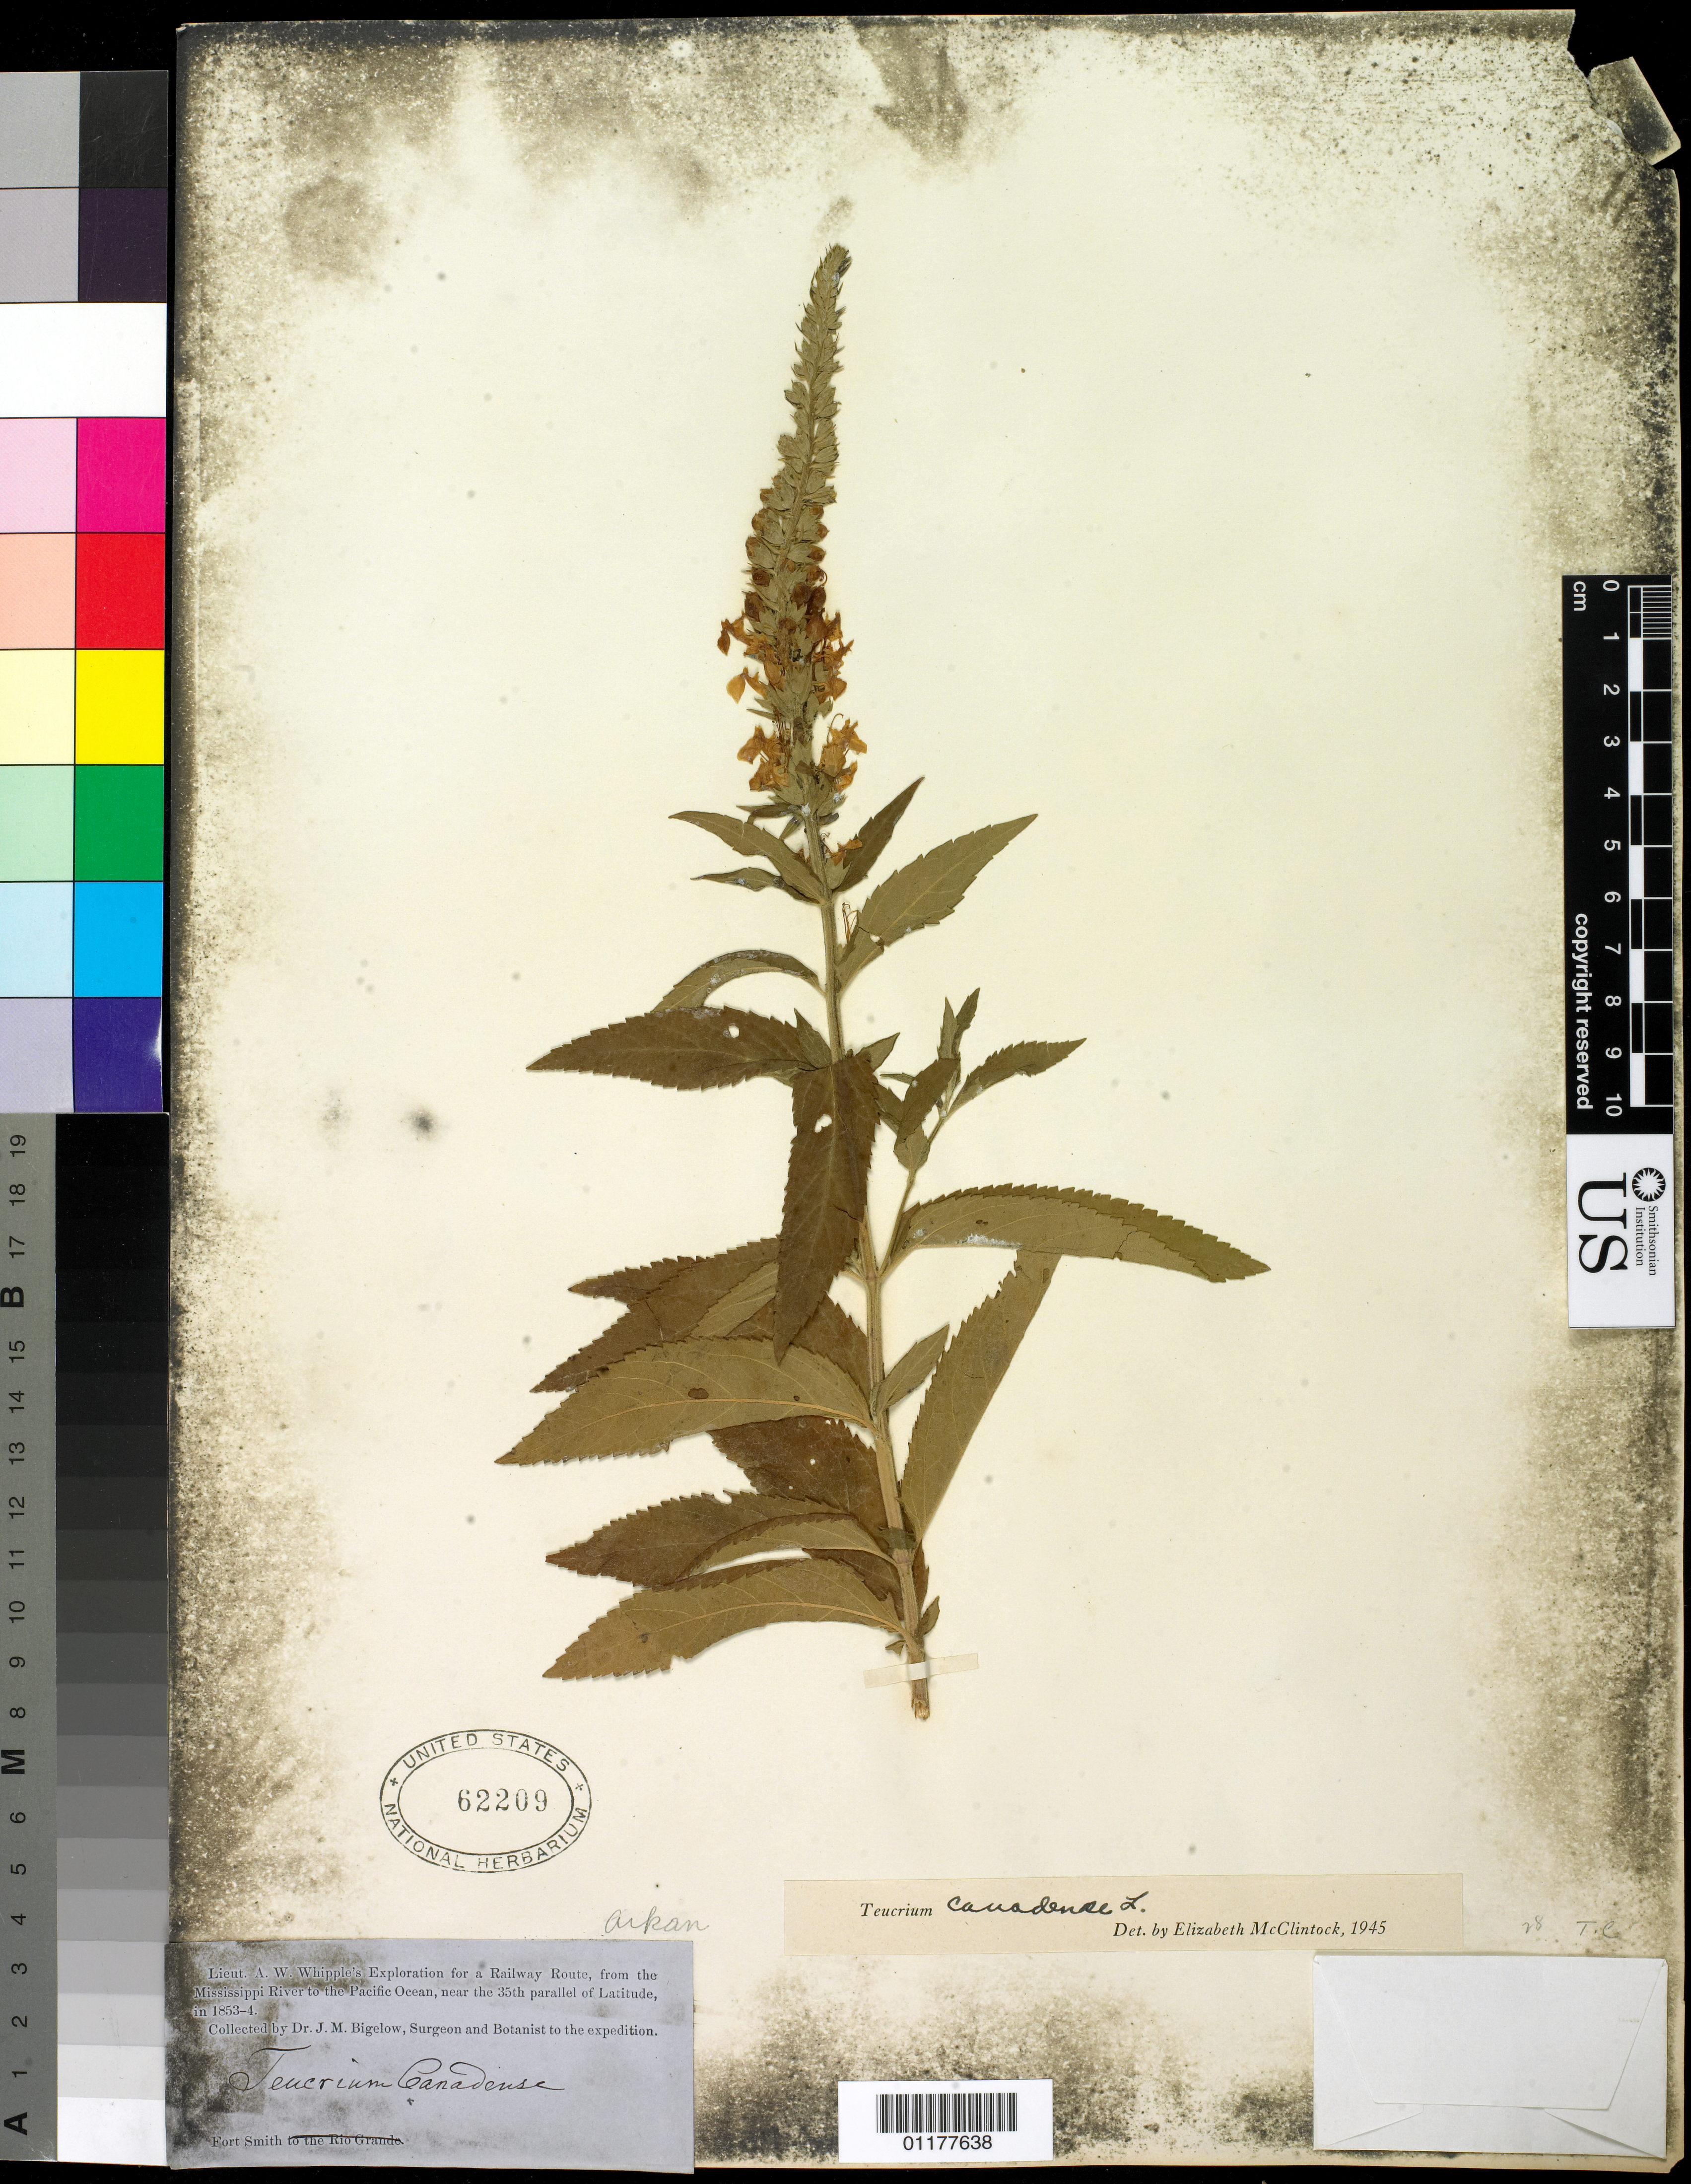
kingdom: Plantae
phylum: Tracheophyta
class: Magnoliopsida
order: Lamiales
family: Lamiaceae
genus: Teucrium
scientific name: Teucrium canadense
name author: L.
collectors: J. M. Bigelow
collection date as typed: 1853 to -- --- 1854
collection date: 1853/1854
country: United States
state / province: Arkansas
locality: Fort Smith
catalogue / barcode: US 62209